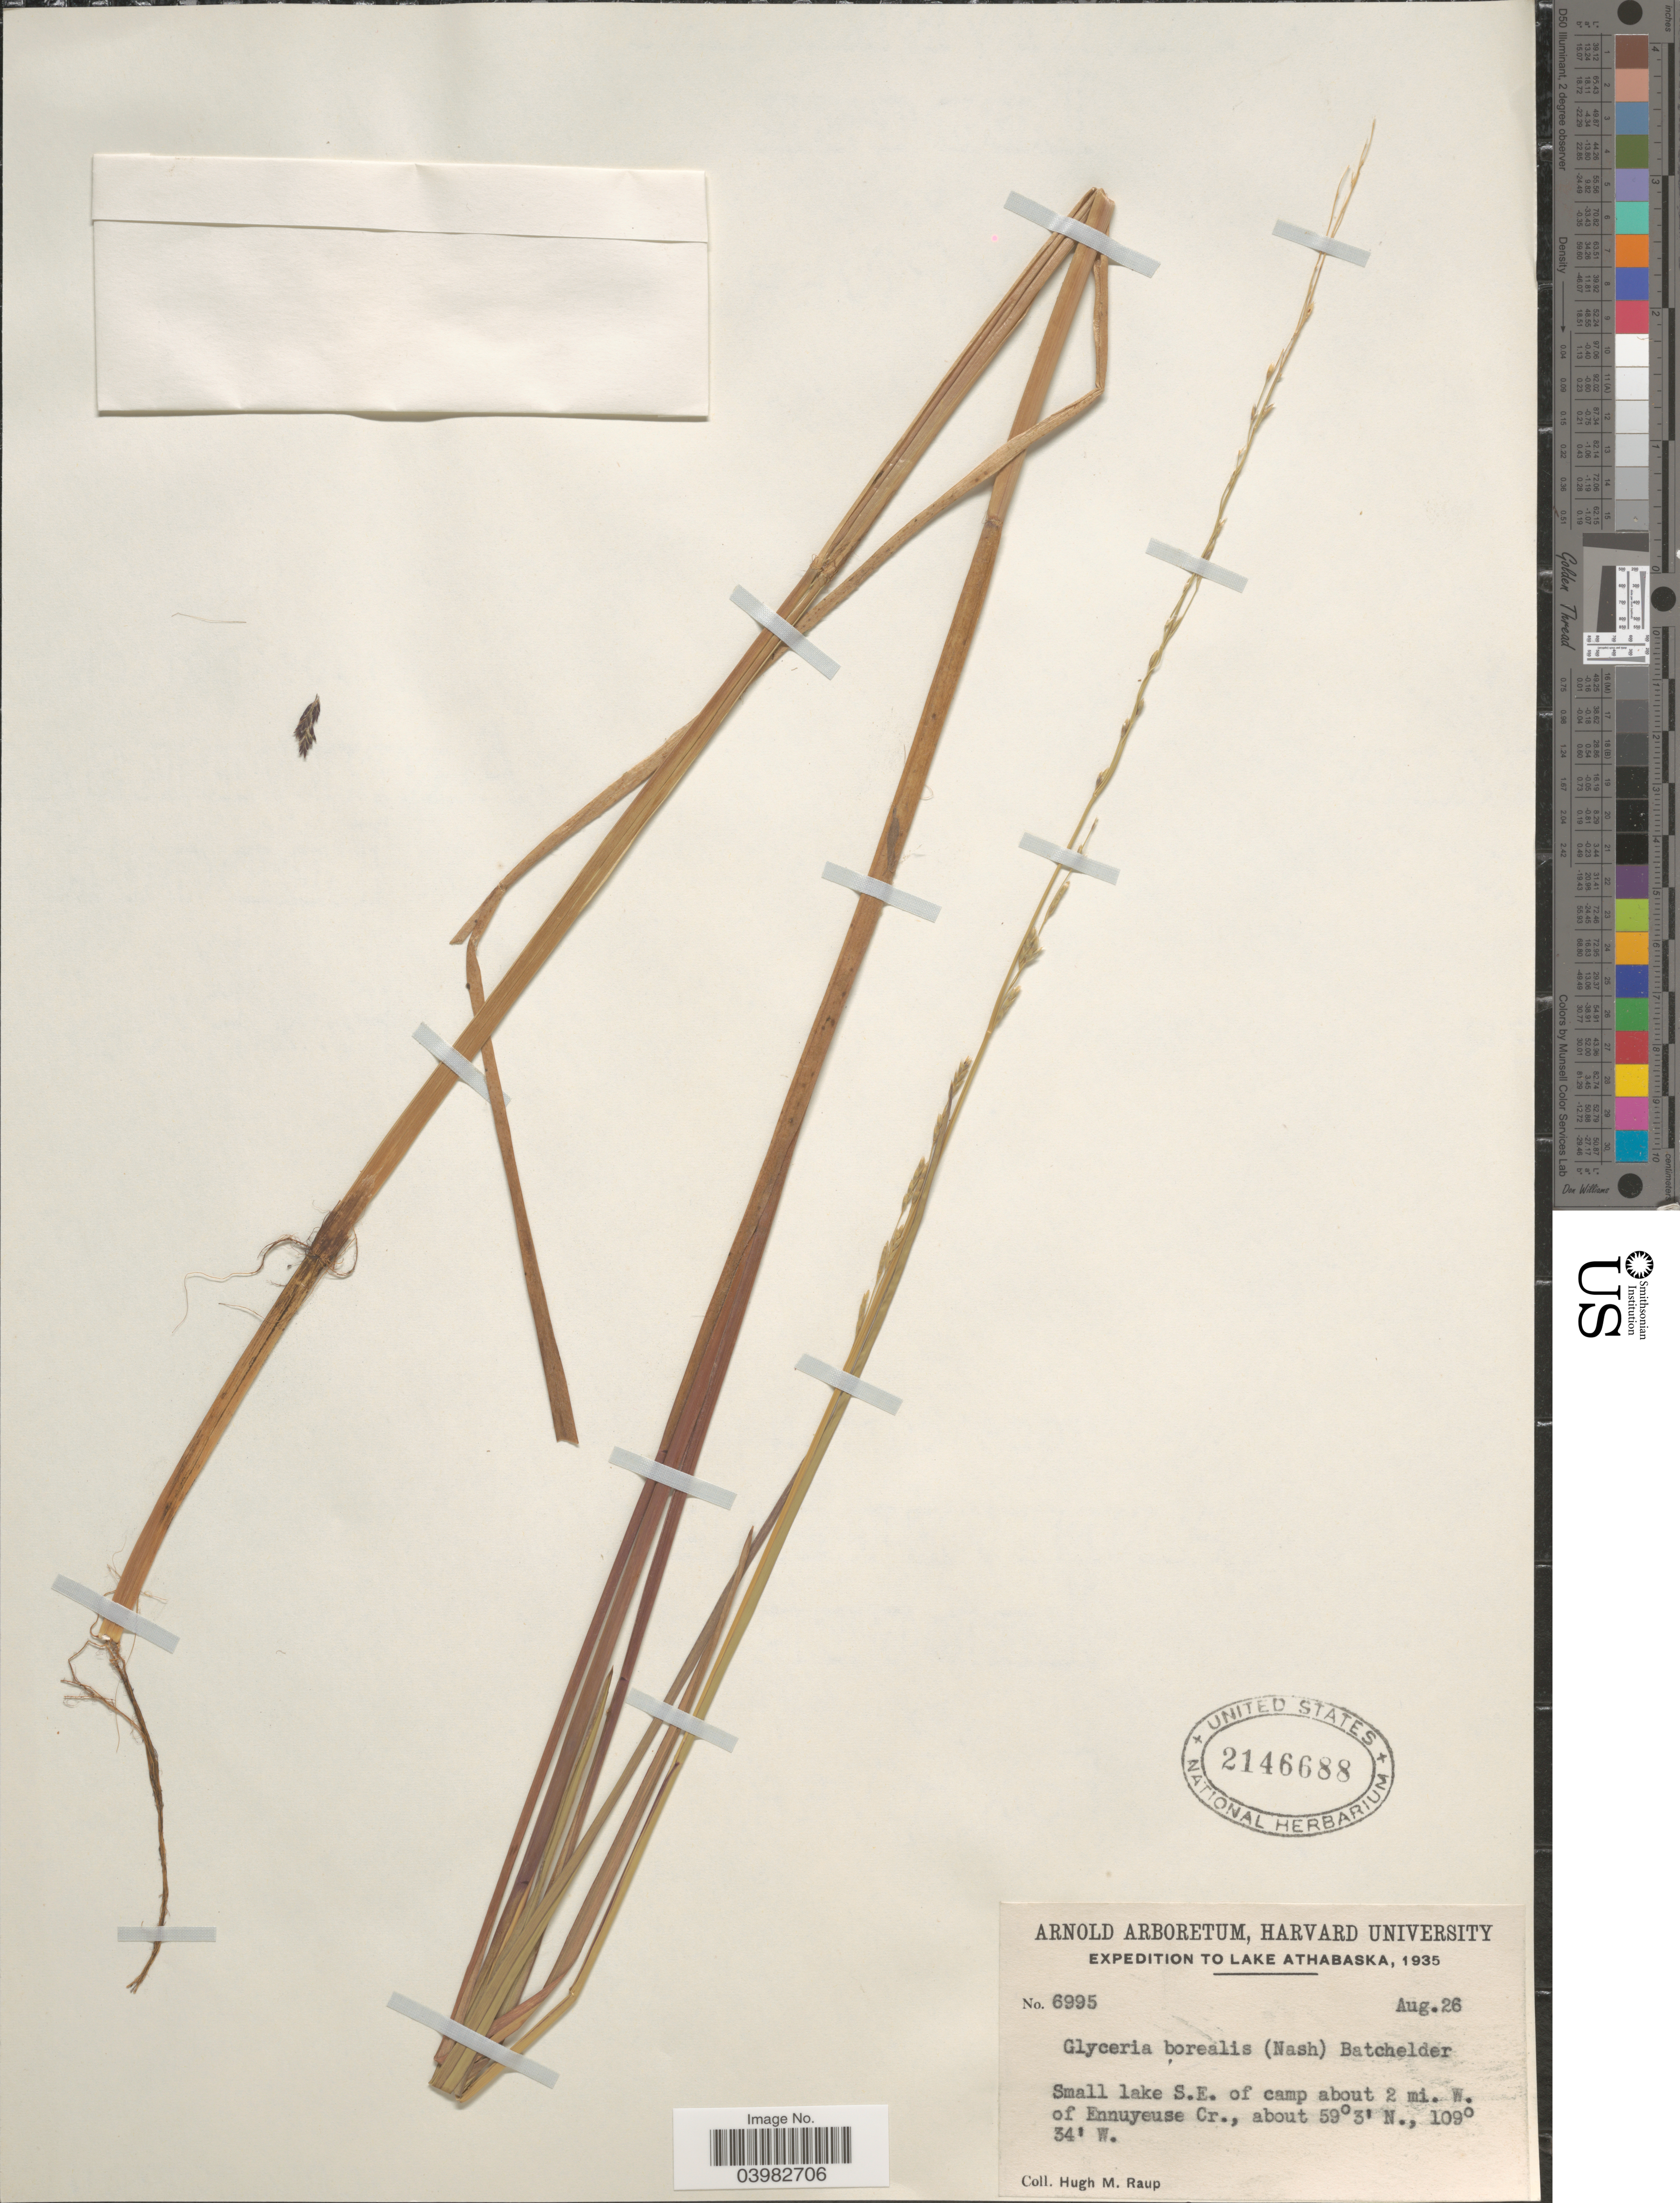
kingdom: Plantae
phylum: Tracheophyta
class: Liliopsida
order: Poales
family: Poaceae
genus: Glyceria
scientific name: Glyceria borealis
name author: (Nash) Batchelder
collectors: H. Raup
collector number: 6995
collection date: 1935-08-26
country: Canada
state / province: Saskatchewan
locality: Lake Athabaska. Small lake S.E. of camp about 2 mi. W. of Ennuyeuse Cr.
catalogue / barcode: US 2146688